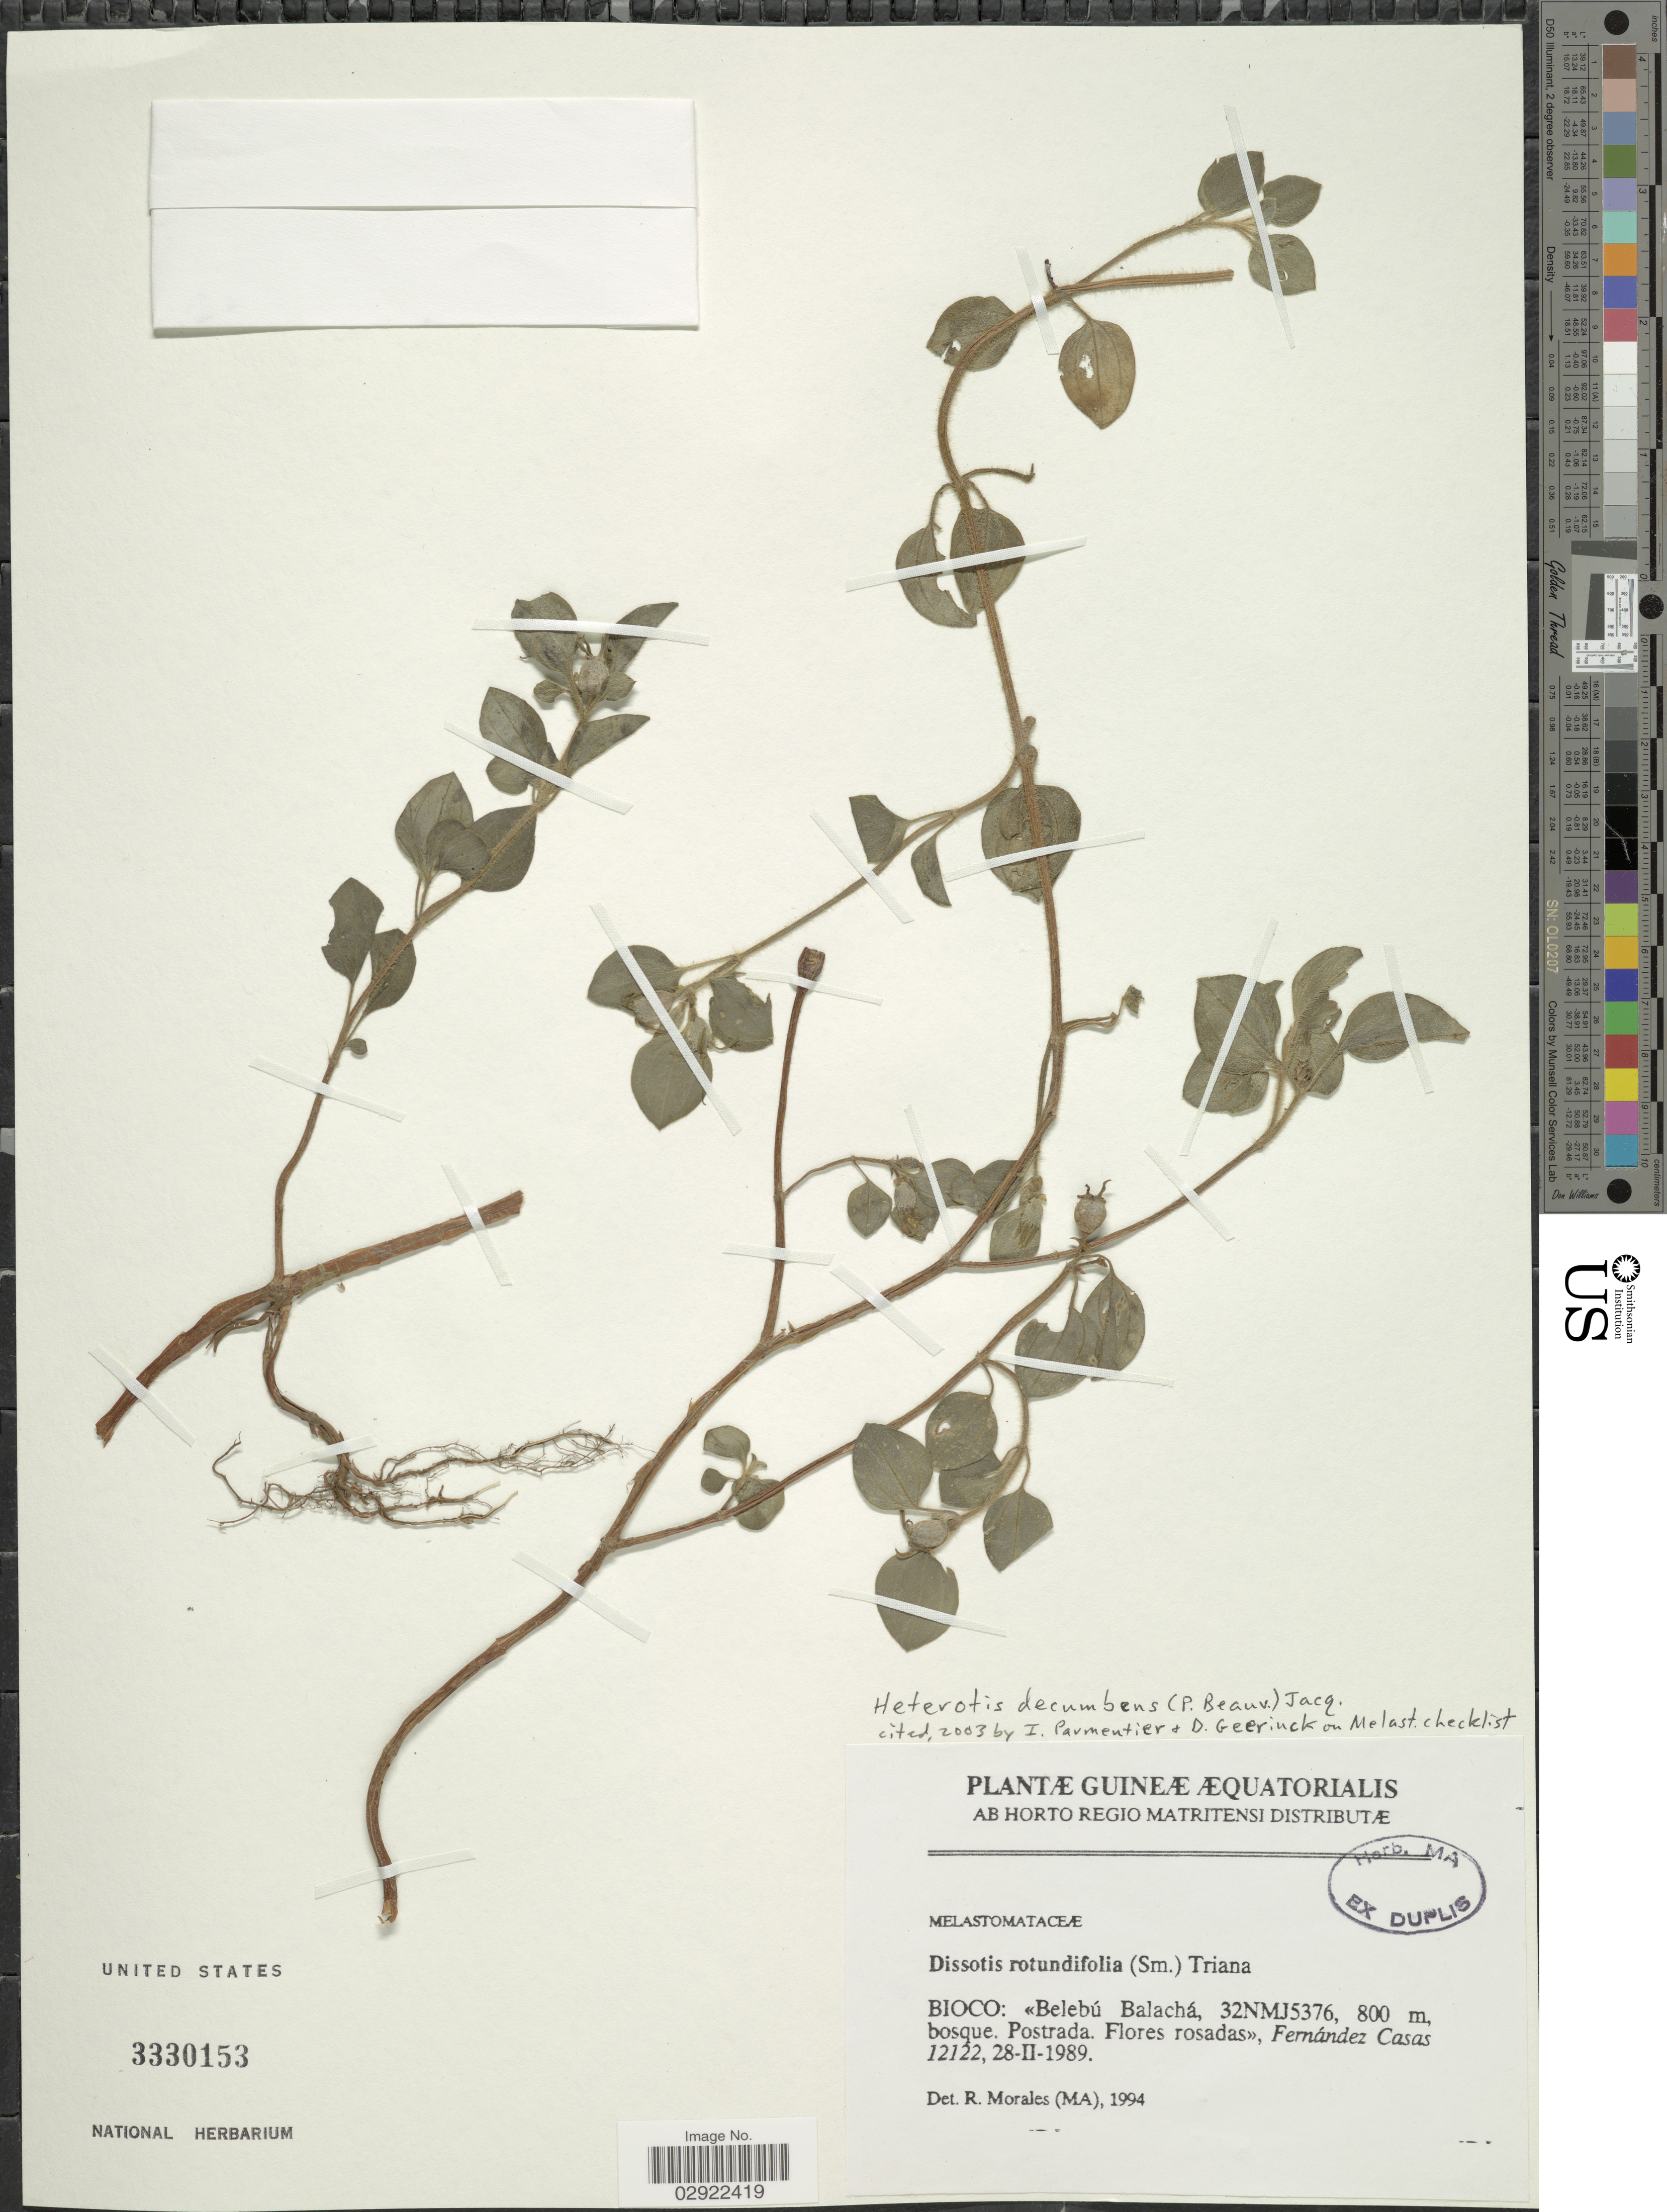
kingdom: Plantae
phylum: Tracheophyta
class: Magnoliopsida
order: Myrtales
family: Melastomataceae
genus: Heterotis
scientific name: Heterotis decumbens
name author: (P. Beauv.) Jacq.-Fél.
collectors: F. Casas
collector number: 12122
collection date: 1989-02-28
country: Equatorial Guinea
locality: Bioco: Brlrbú Balachá, 32NMJ5376.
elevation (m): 800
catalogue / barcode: US 3330153